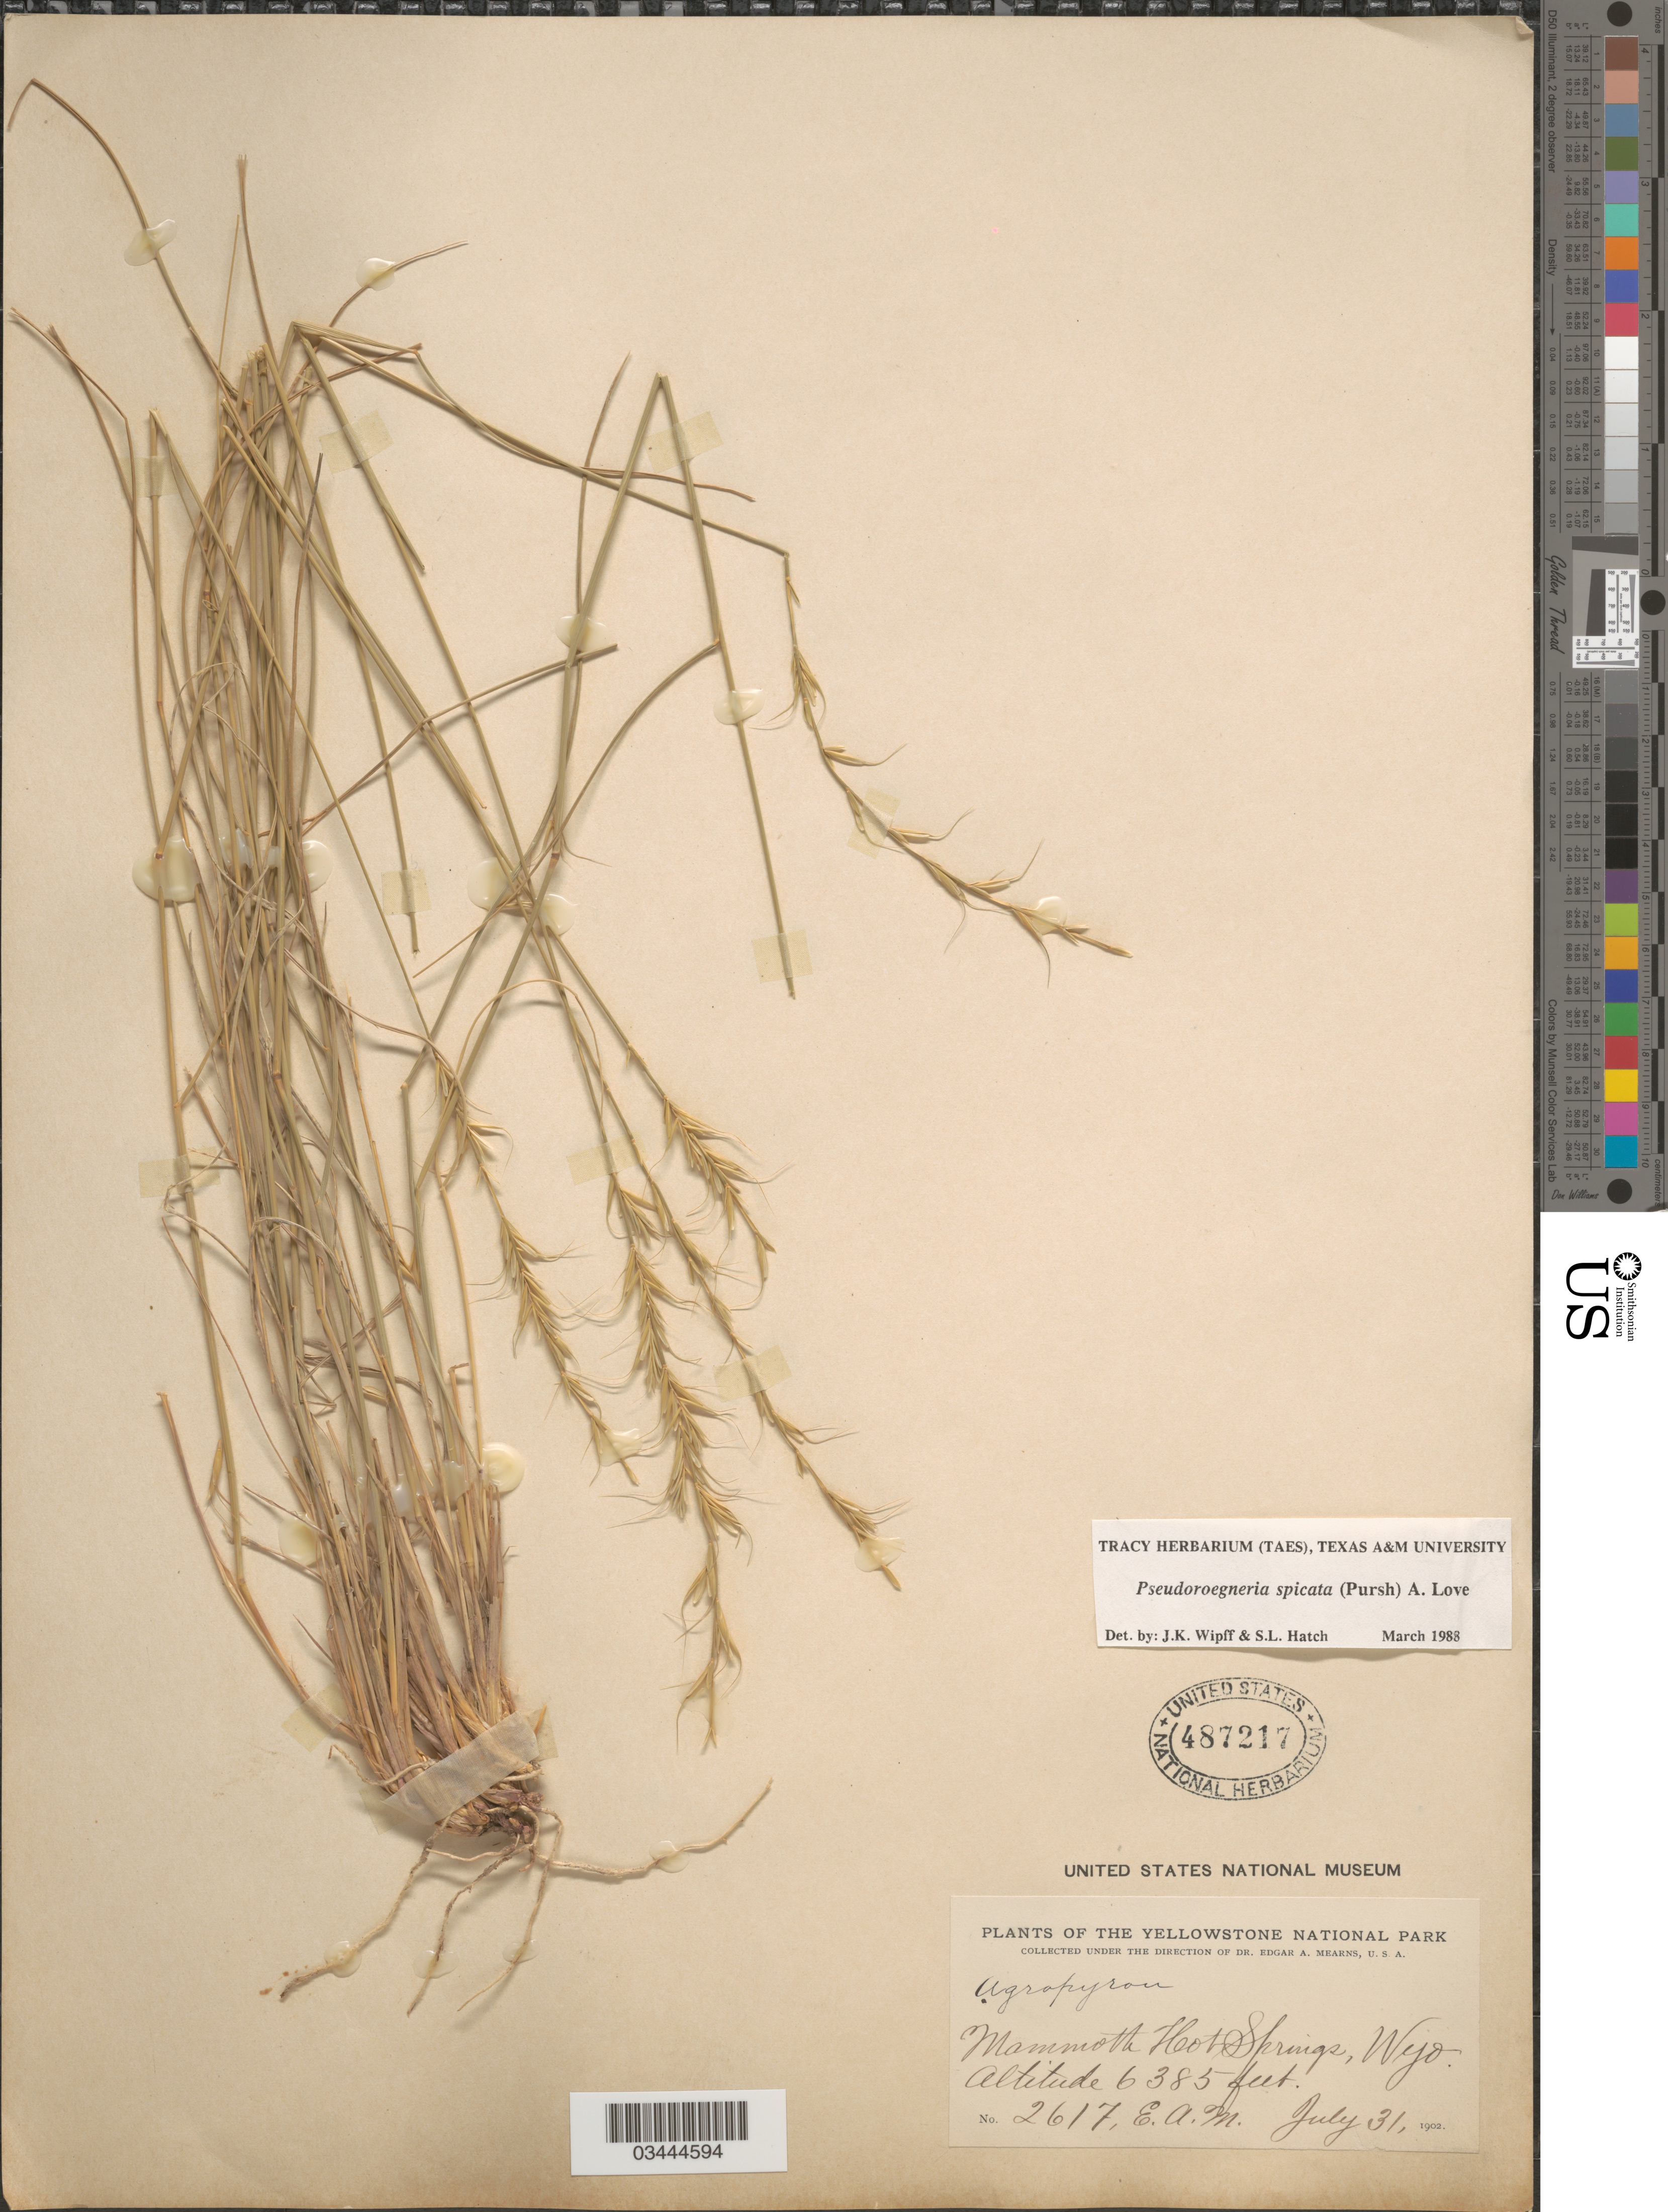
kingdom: Plantae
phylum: Tracheophyta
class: Liliopsida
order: Poales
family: Poaceae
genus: Pseudoroegneria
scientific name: Pseudoroegneria spicata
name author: (Pursh) Á. Löve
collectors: E. A. Mearns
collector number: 2617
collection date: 1902-07-31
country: United States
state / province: Wyoming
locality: The Yellowstone National Park. Mammoth Hot Springs.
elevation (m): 1946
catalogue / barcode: US 487217